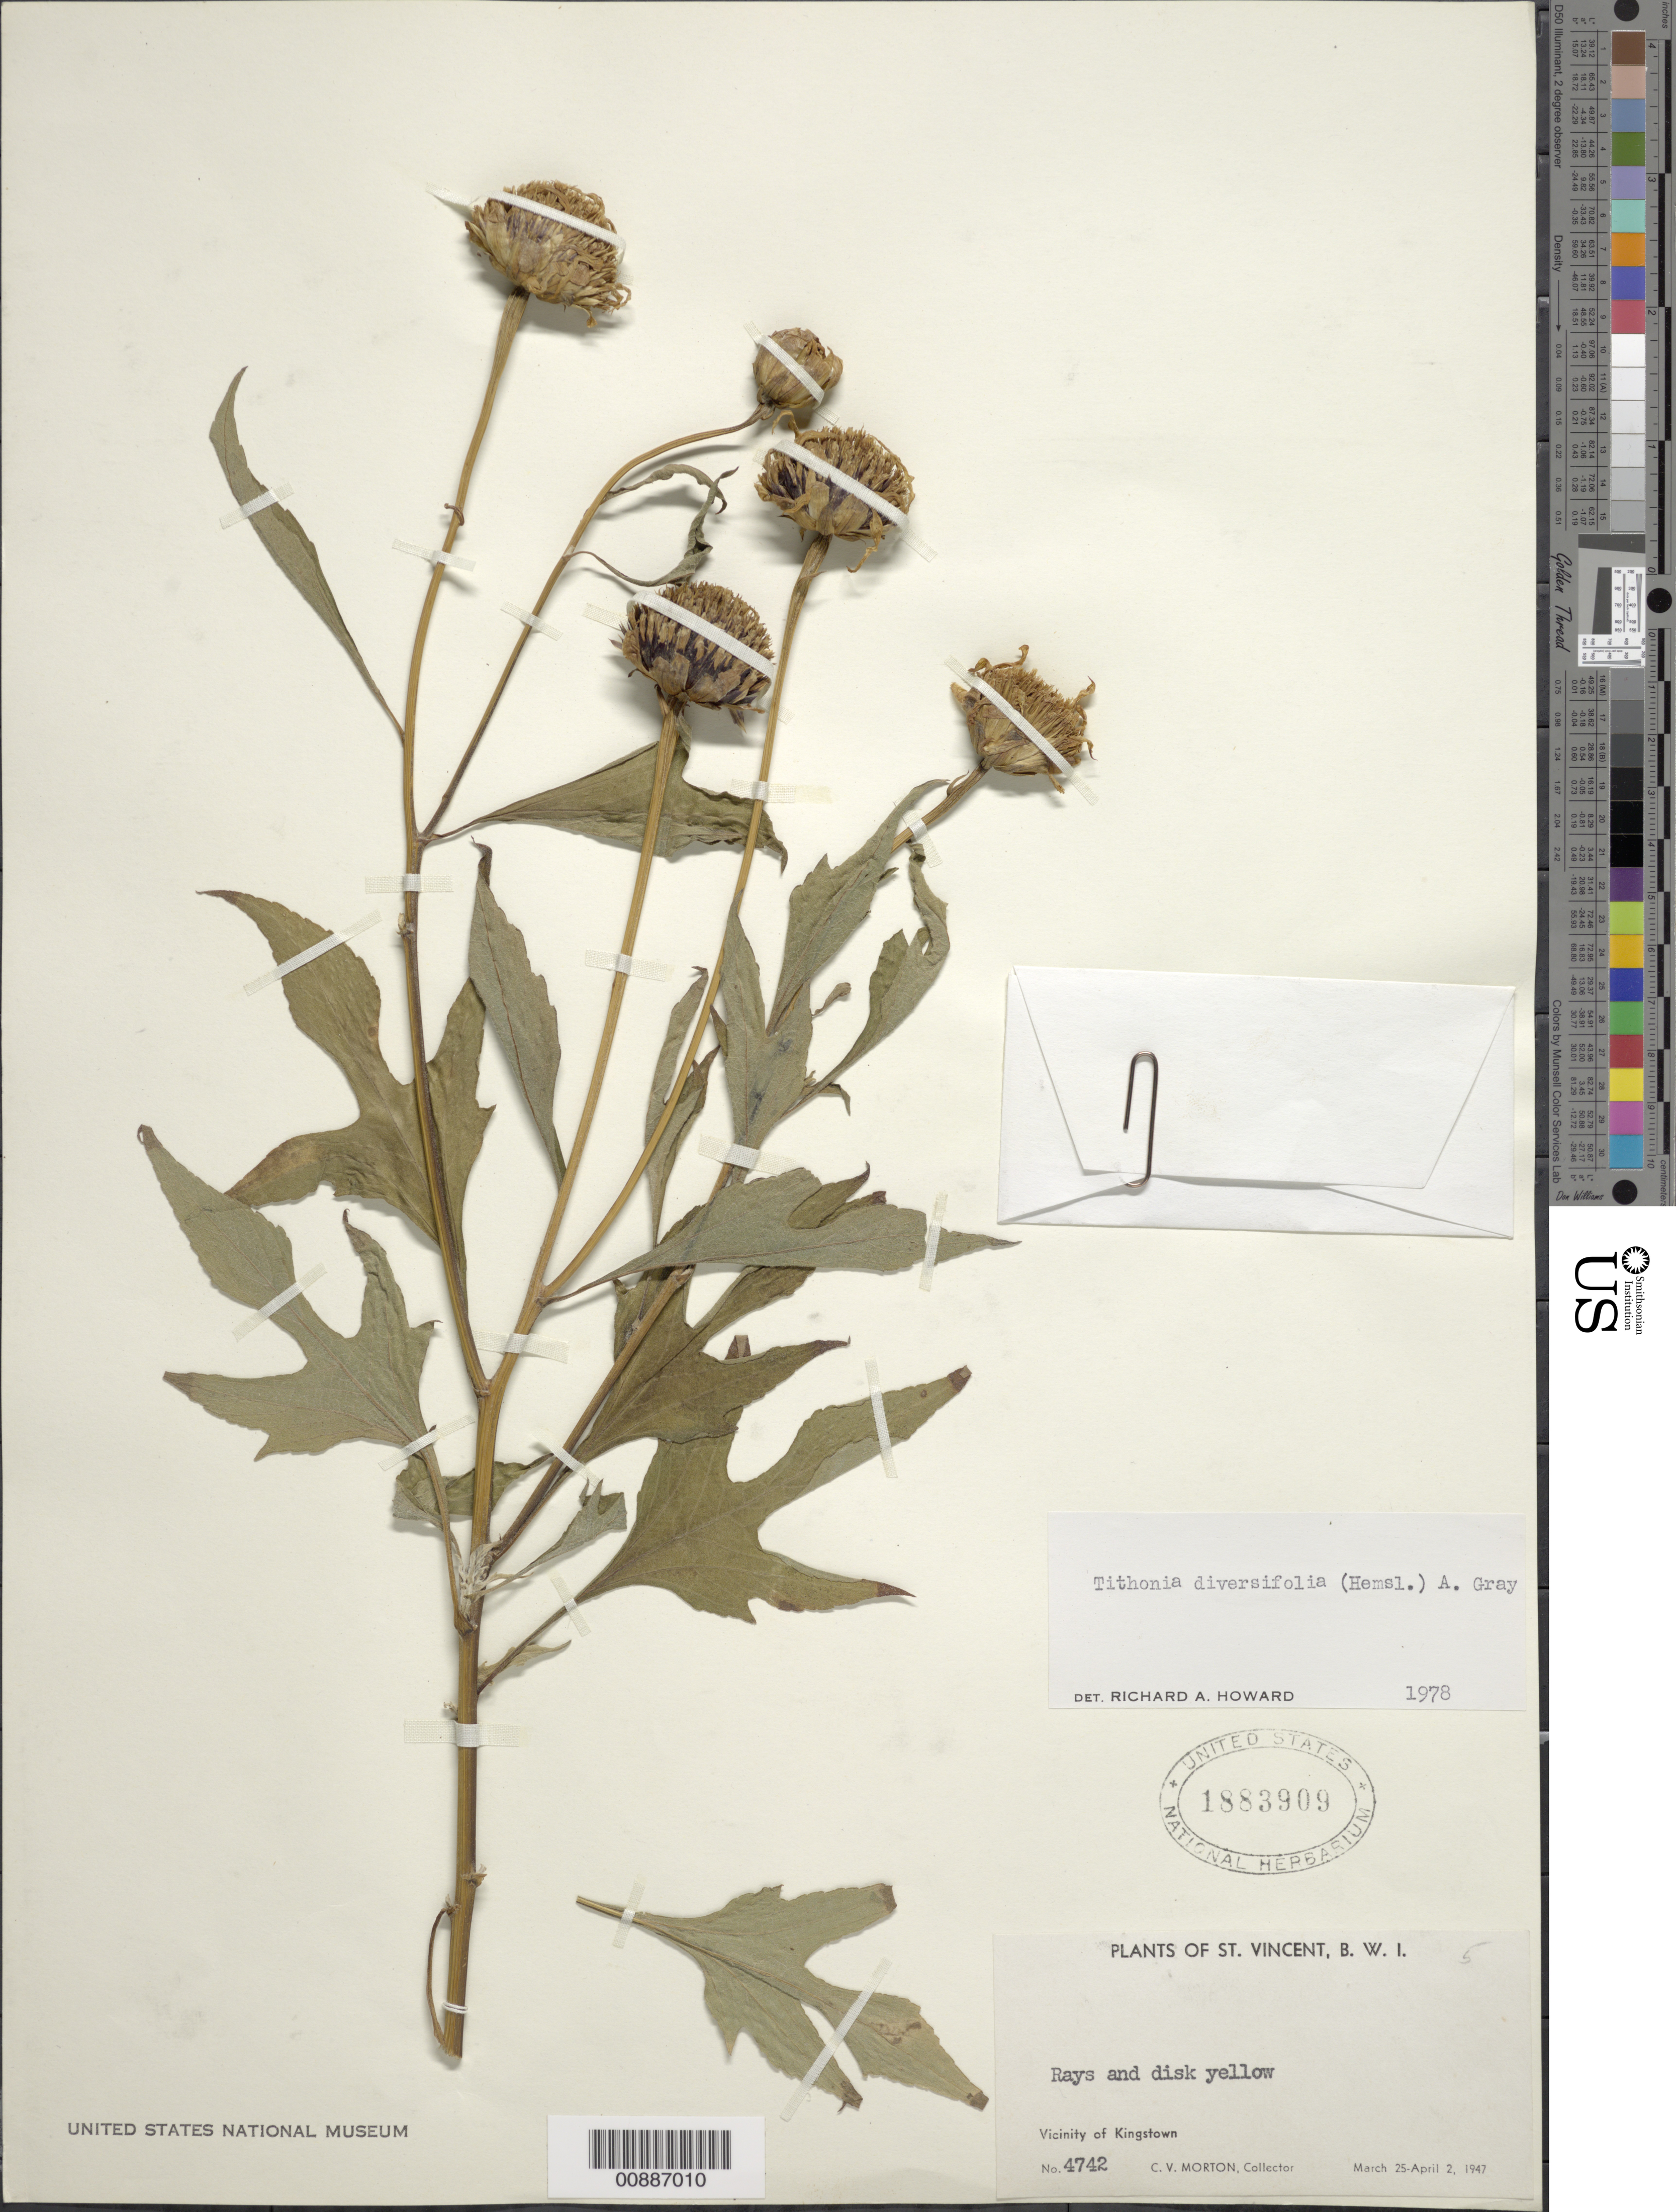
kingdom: Plantae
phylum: Tracheophyta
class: Magnoliopsida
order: Asterales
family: Asteraceae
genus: Tithonia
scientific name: Tithonia diversifolia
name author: (Hemsl.) A. Gray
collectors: C. V. Morton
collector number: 4742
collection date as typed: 25 Mar 1947 to 02 Apr 1947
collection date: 1947-03-25/1947-04-02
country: St. Vincent - Grenadines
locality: Vicinity of Kingstown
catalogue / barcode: US 1883909